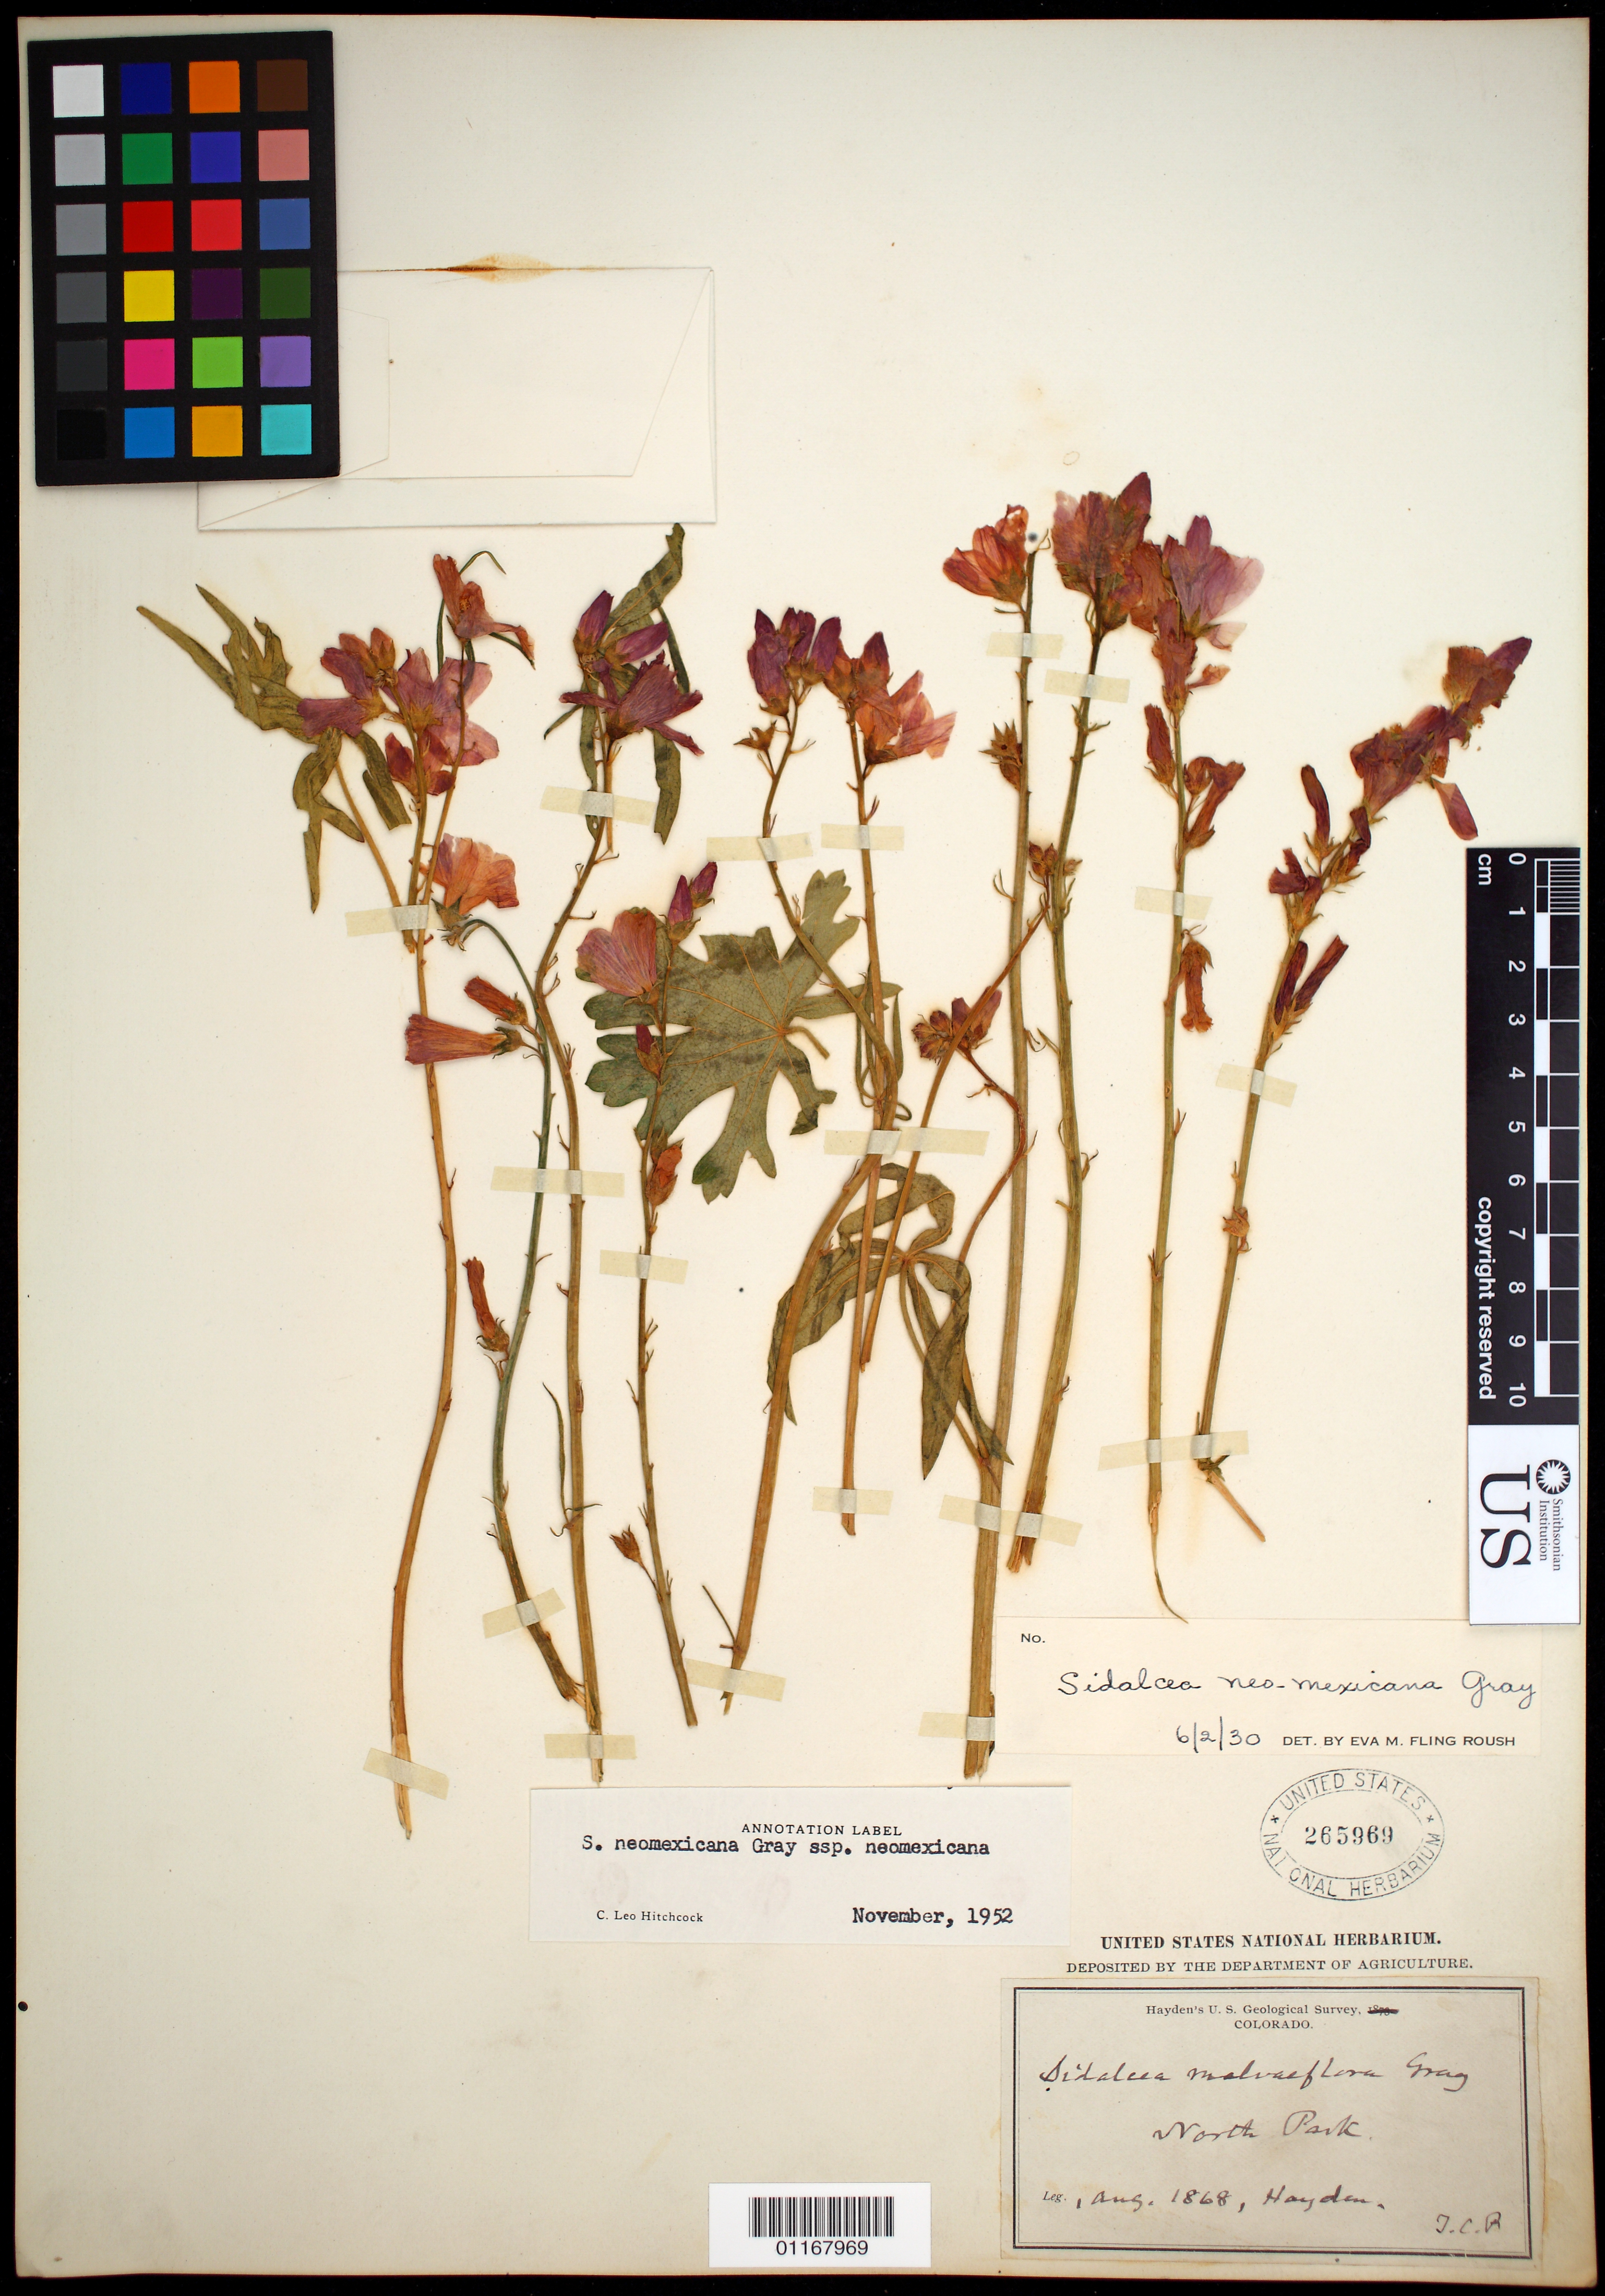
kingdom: Plantae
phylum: Tracheophyta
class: Magnoliopsida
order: Malvales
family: Malvaceae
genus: Sidalcea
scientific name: Sidalcea neomexicana subsp. neomexicana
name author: A. Gray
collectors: -- Hayden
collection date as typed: Aug 1868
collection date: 1868-08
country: United States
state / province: Colorado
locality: North Park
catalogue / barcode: US 265969